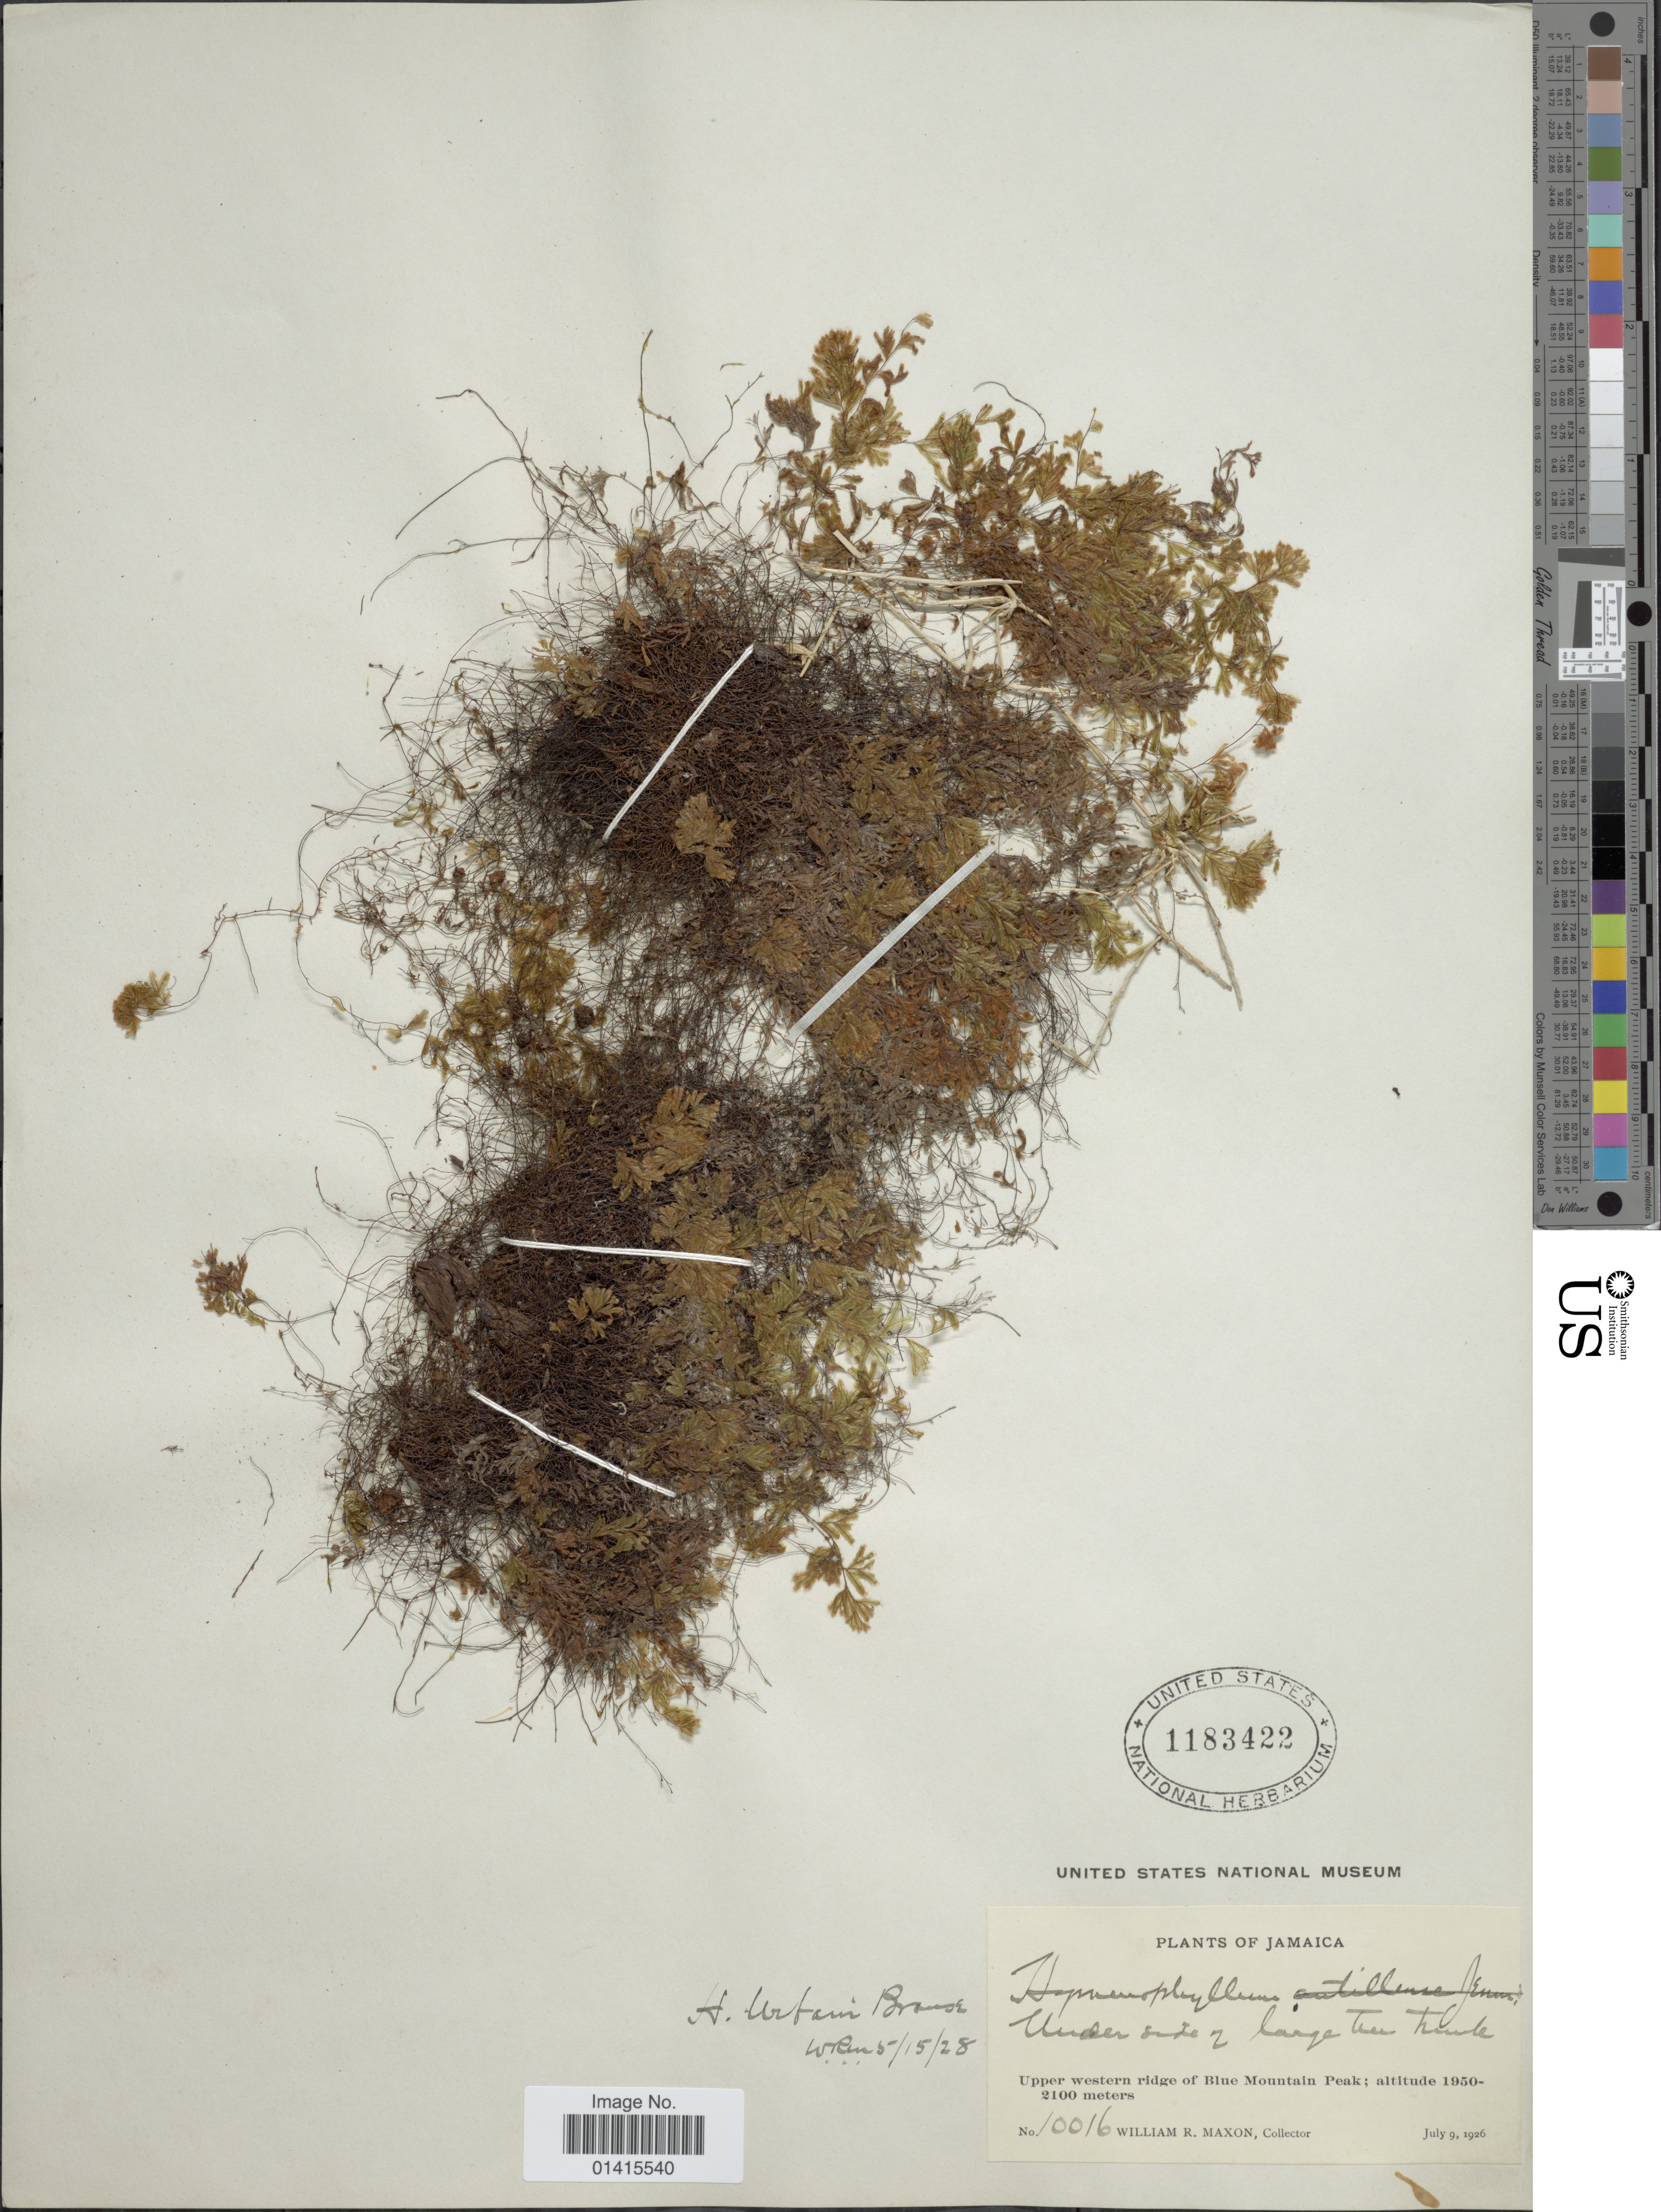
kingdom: Plantae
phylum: Tracheophyta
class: Polypodiopsida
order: Hymenophyllales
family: Hymenophyllaceae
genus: Hymenophyllum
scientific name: Hymenophyllum urbanii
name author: Brause in Urb.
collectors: W. R. Maxon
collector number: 10016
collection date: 1926-07-09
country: Jamaica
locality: Upper western ridge of Blue Mountain Peak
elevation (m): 1950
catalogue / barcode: US 1183422